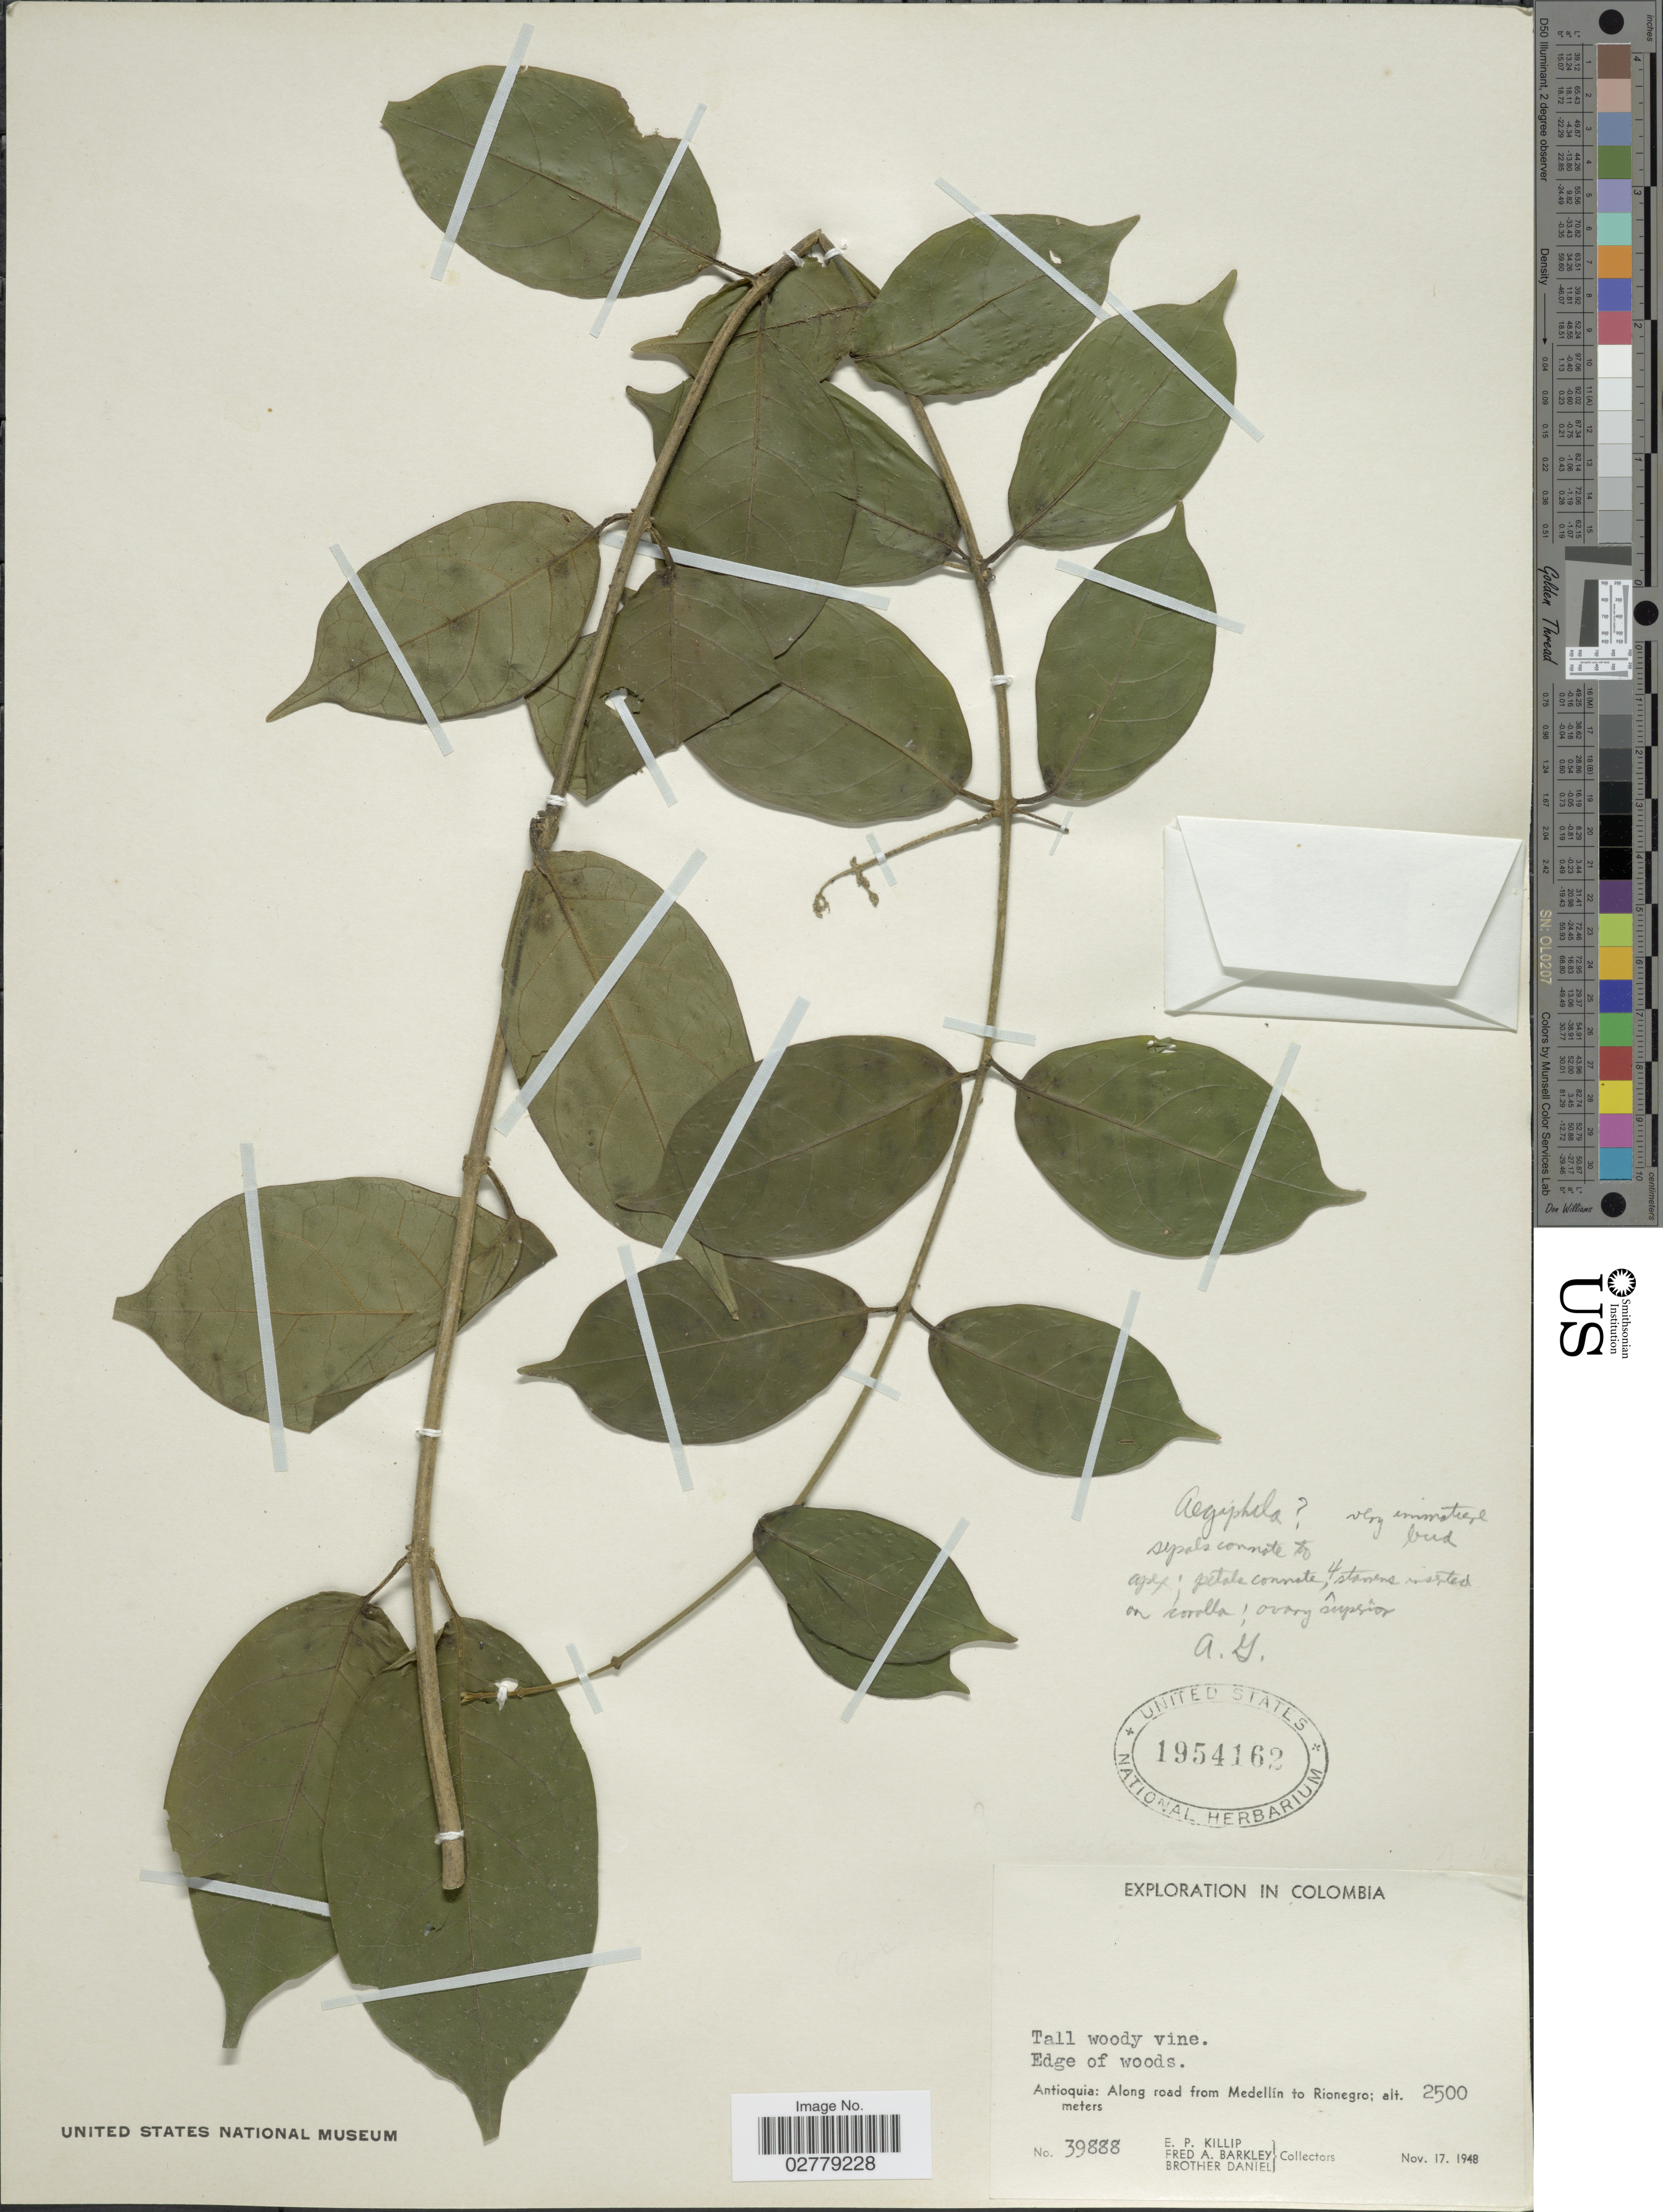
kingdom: Plantae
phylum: Tracheophyta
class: Magnoliopsida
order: Lamiales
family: Lamiaceae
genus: Aegiphila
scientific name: Aegiphila sp.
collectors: E. P. Killip, F. A. Barkley & Bro. Daniel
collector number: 39888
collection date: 1948-11-17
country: Colombia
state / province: Antioquia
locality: Along road from Medellín to Rionegro.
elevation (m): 2500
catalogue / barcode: US 1954162